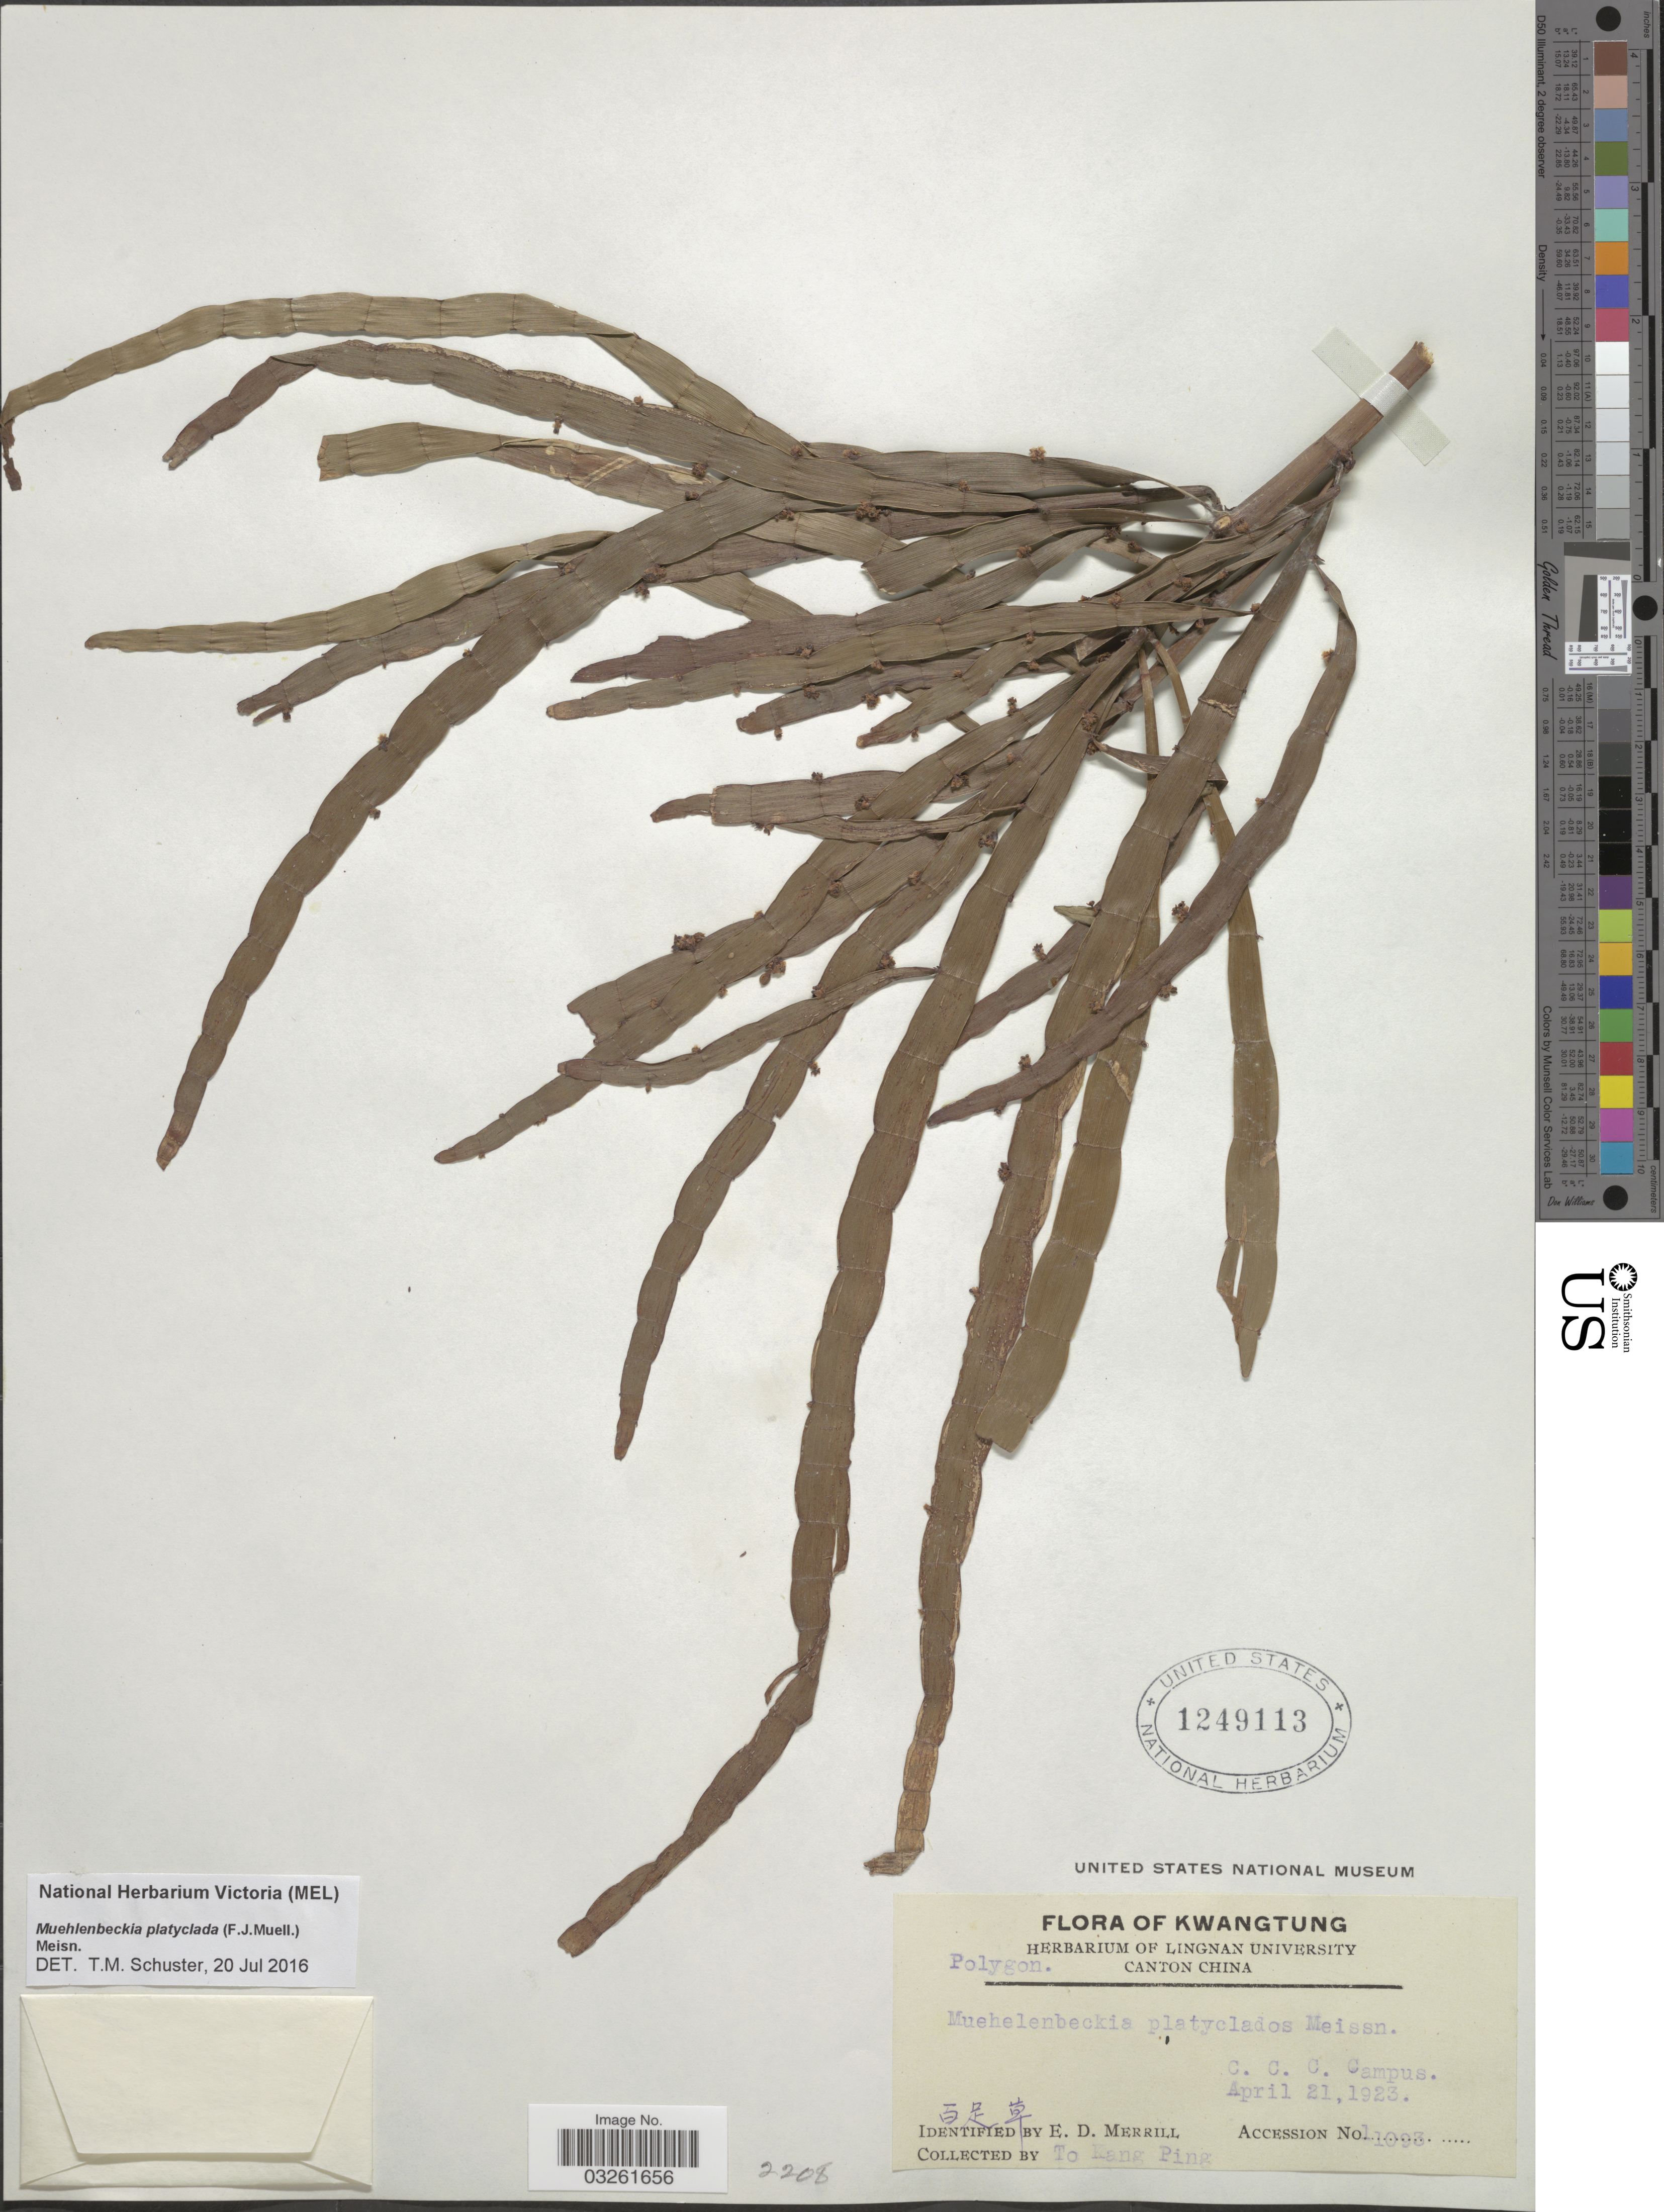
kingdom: Plantae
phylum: Tracheophyta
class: Magnoliopsida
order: Caryophyllales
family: Polygonaceae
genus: Muehlenbeckia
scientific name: Muehlenbeckia platyclada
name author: (F. Muell.) Meisn.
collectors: T. Ping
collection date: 1923-04-21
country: China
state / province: Guangdong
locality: Kwangtung. C.C.C. Campus.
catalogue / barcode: US 1249113